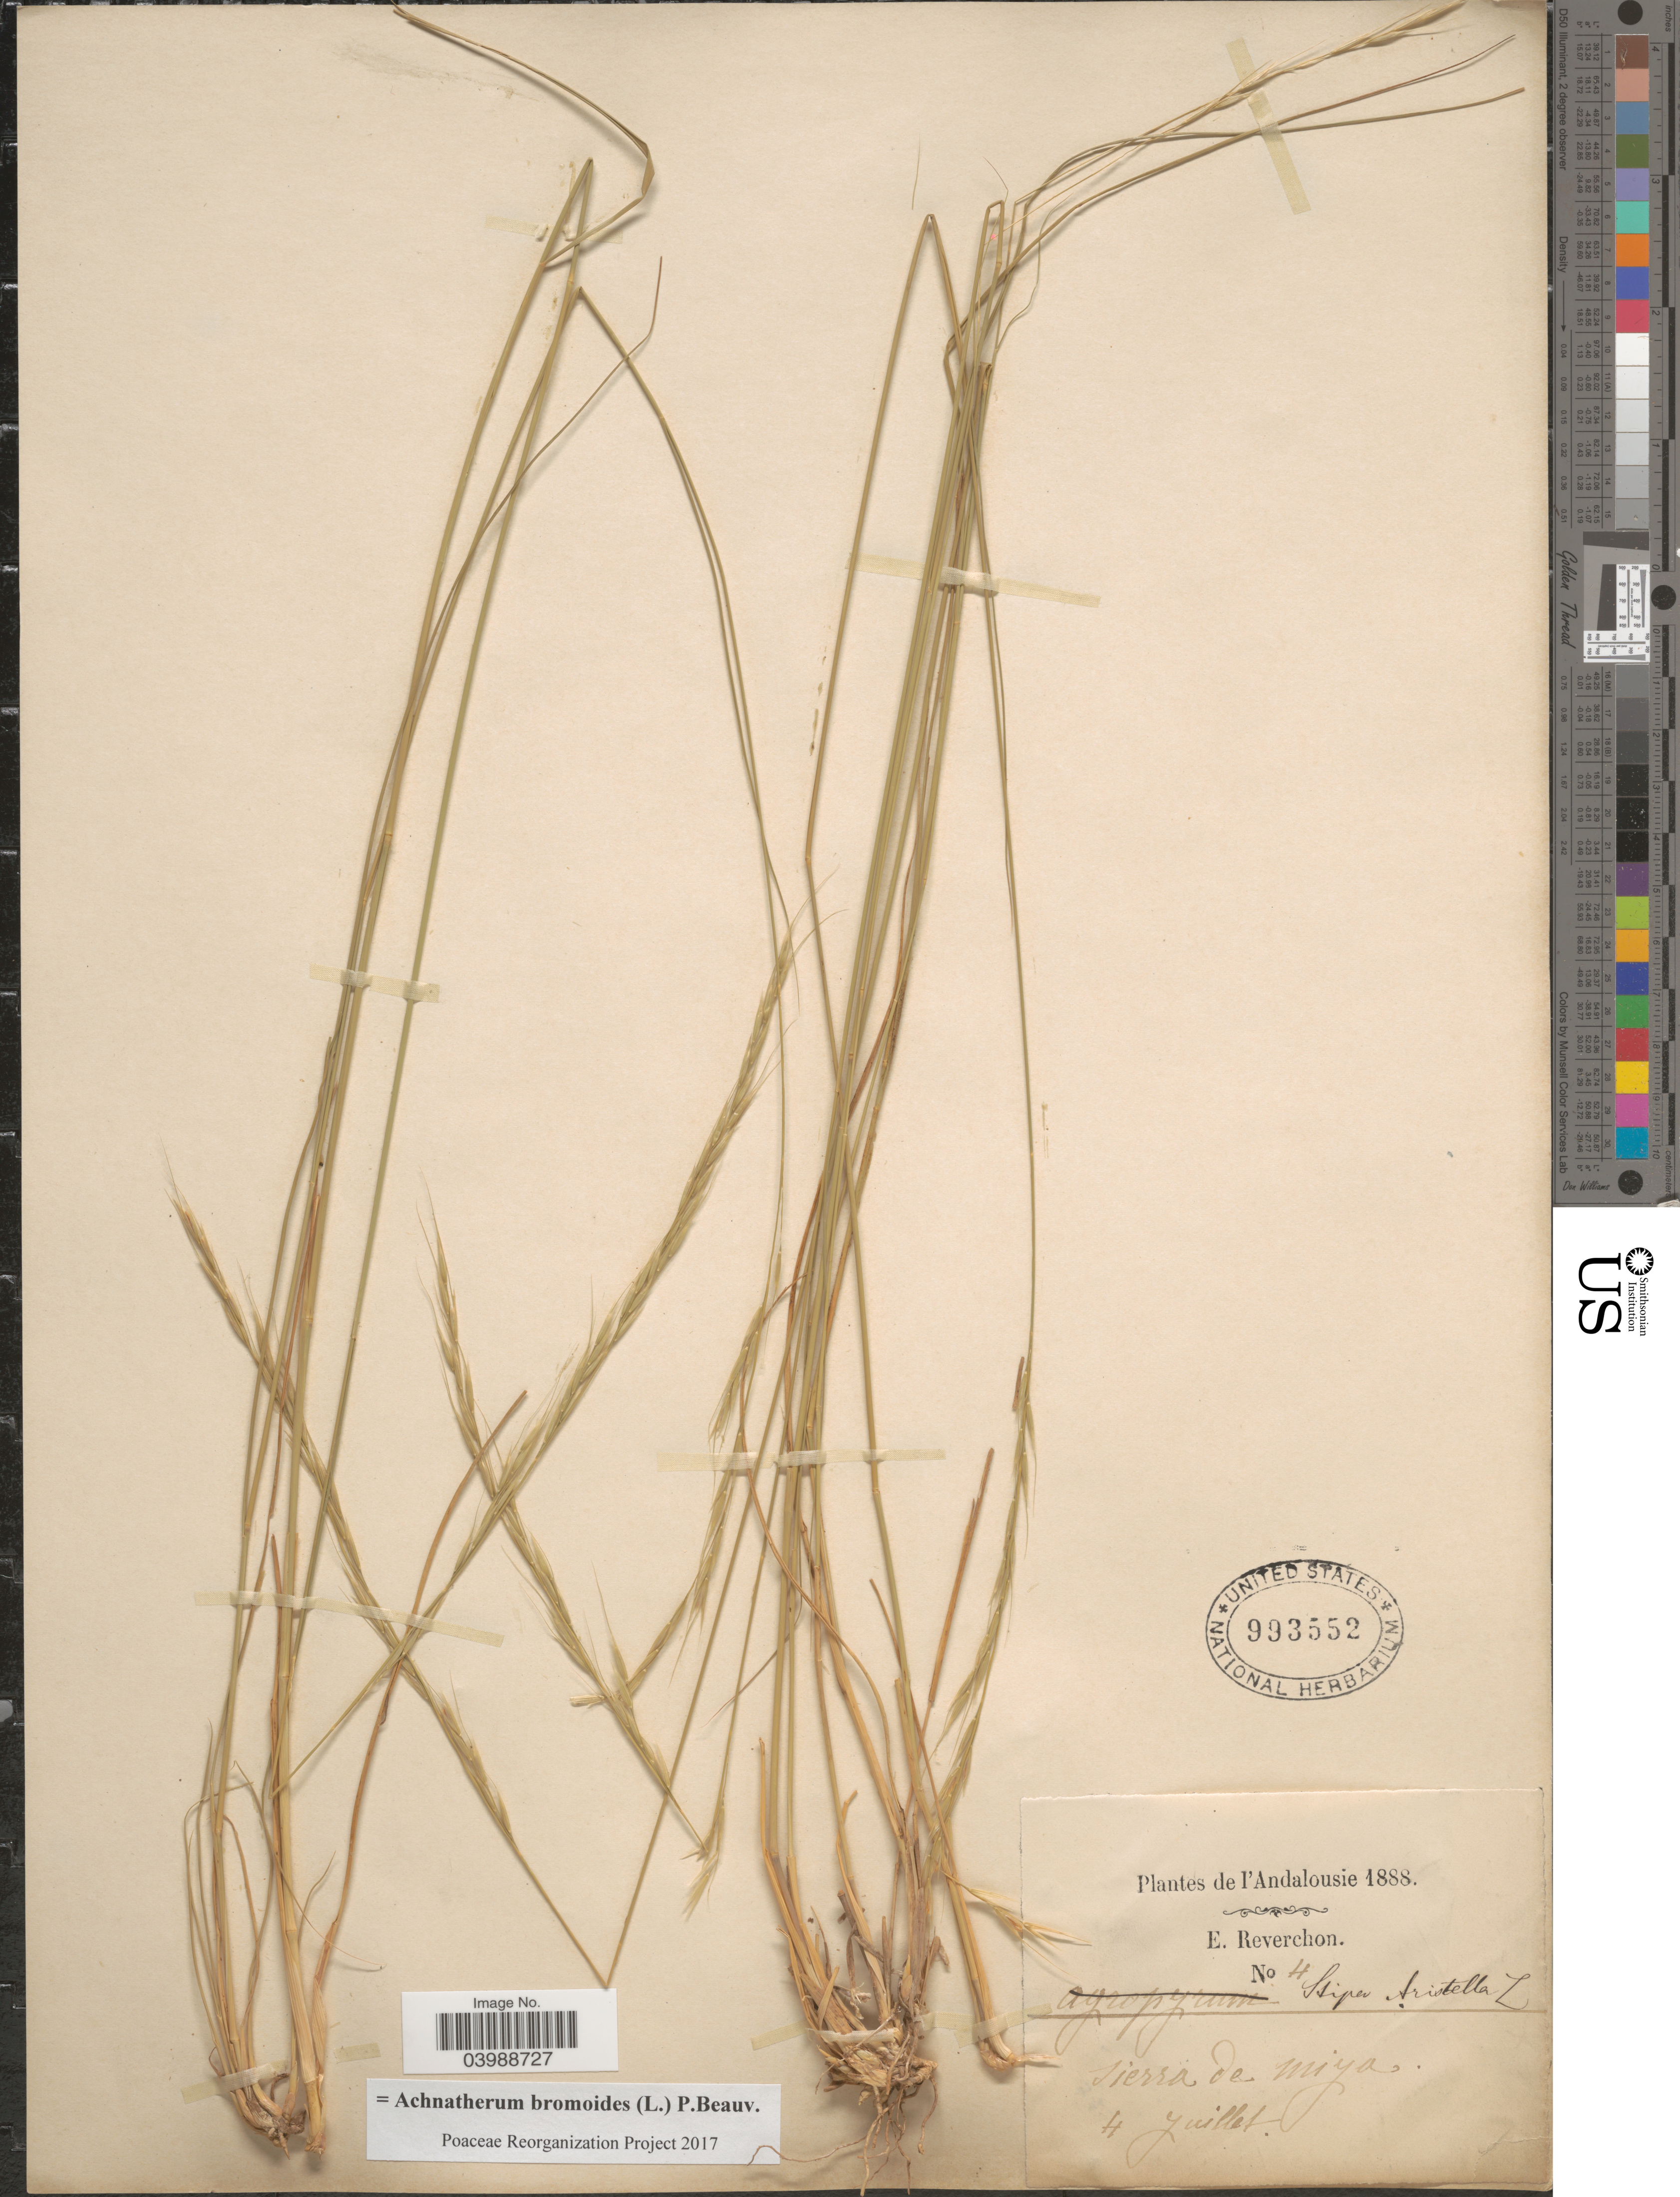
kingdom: Plantae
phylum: Tracheophyta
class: Liliopsida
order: Poales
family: Poaceae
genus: Achnatherum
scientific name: Achnatherum bromoides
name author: (L.) P. Beauv.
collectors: E. Reverchon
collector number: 4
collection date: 1888-07-04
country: Spain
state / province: Andalucía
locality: L'andalousie. Sierra de Miya.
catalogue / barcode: US 993552